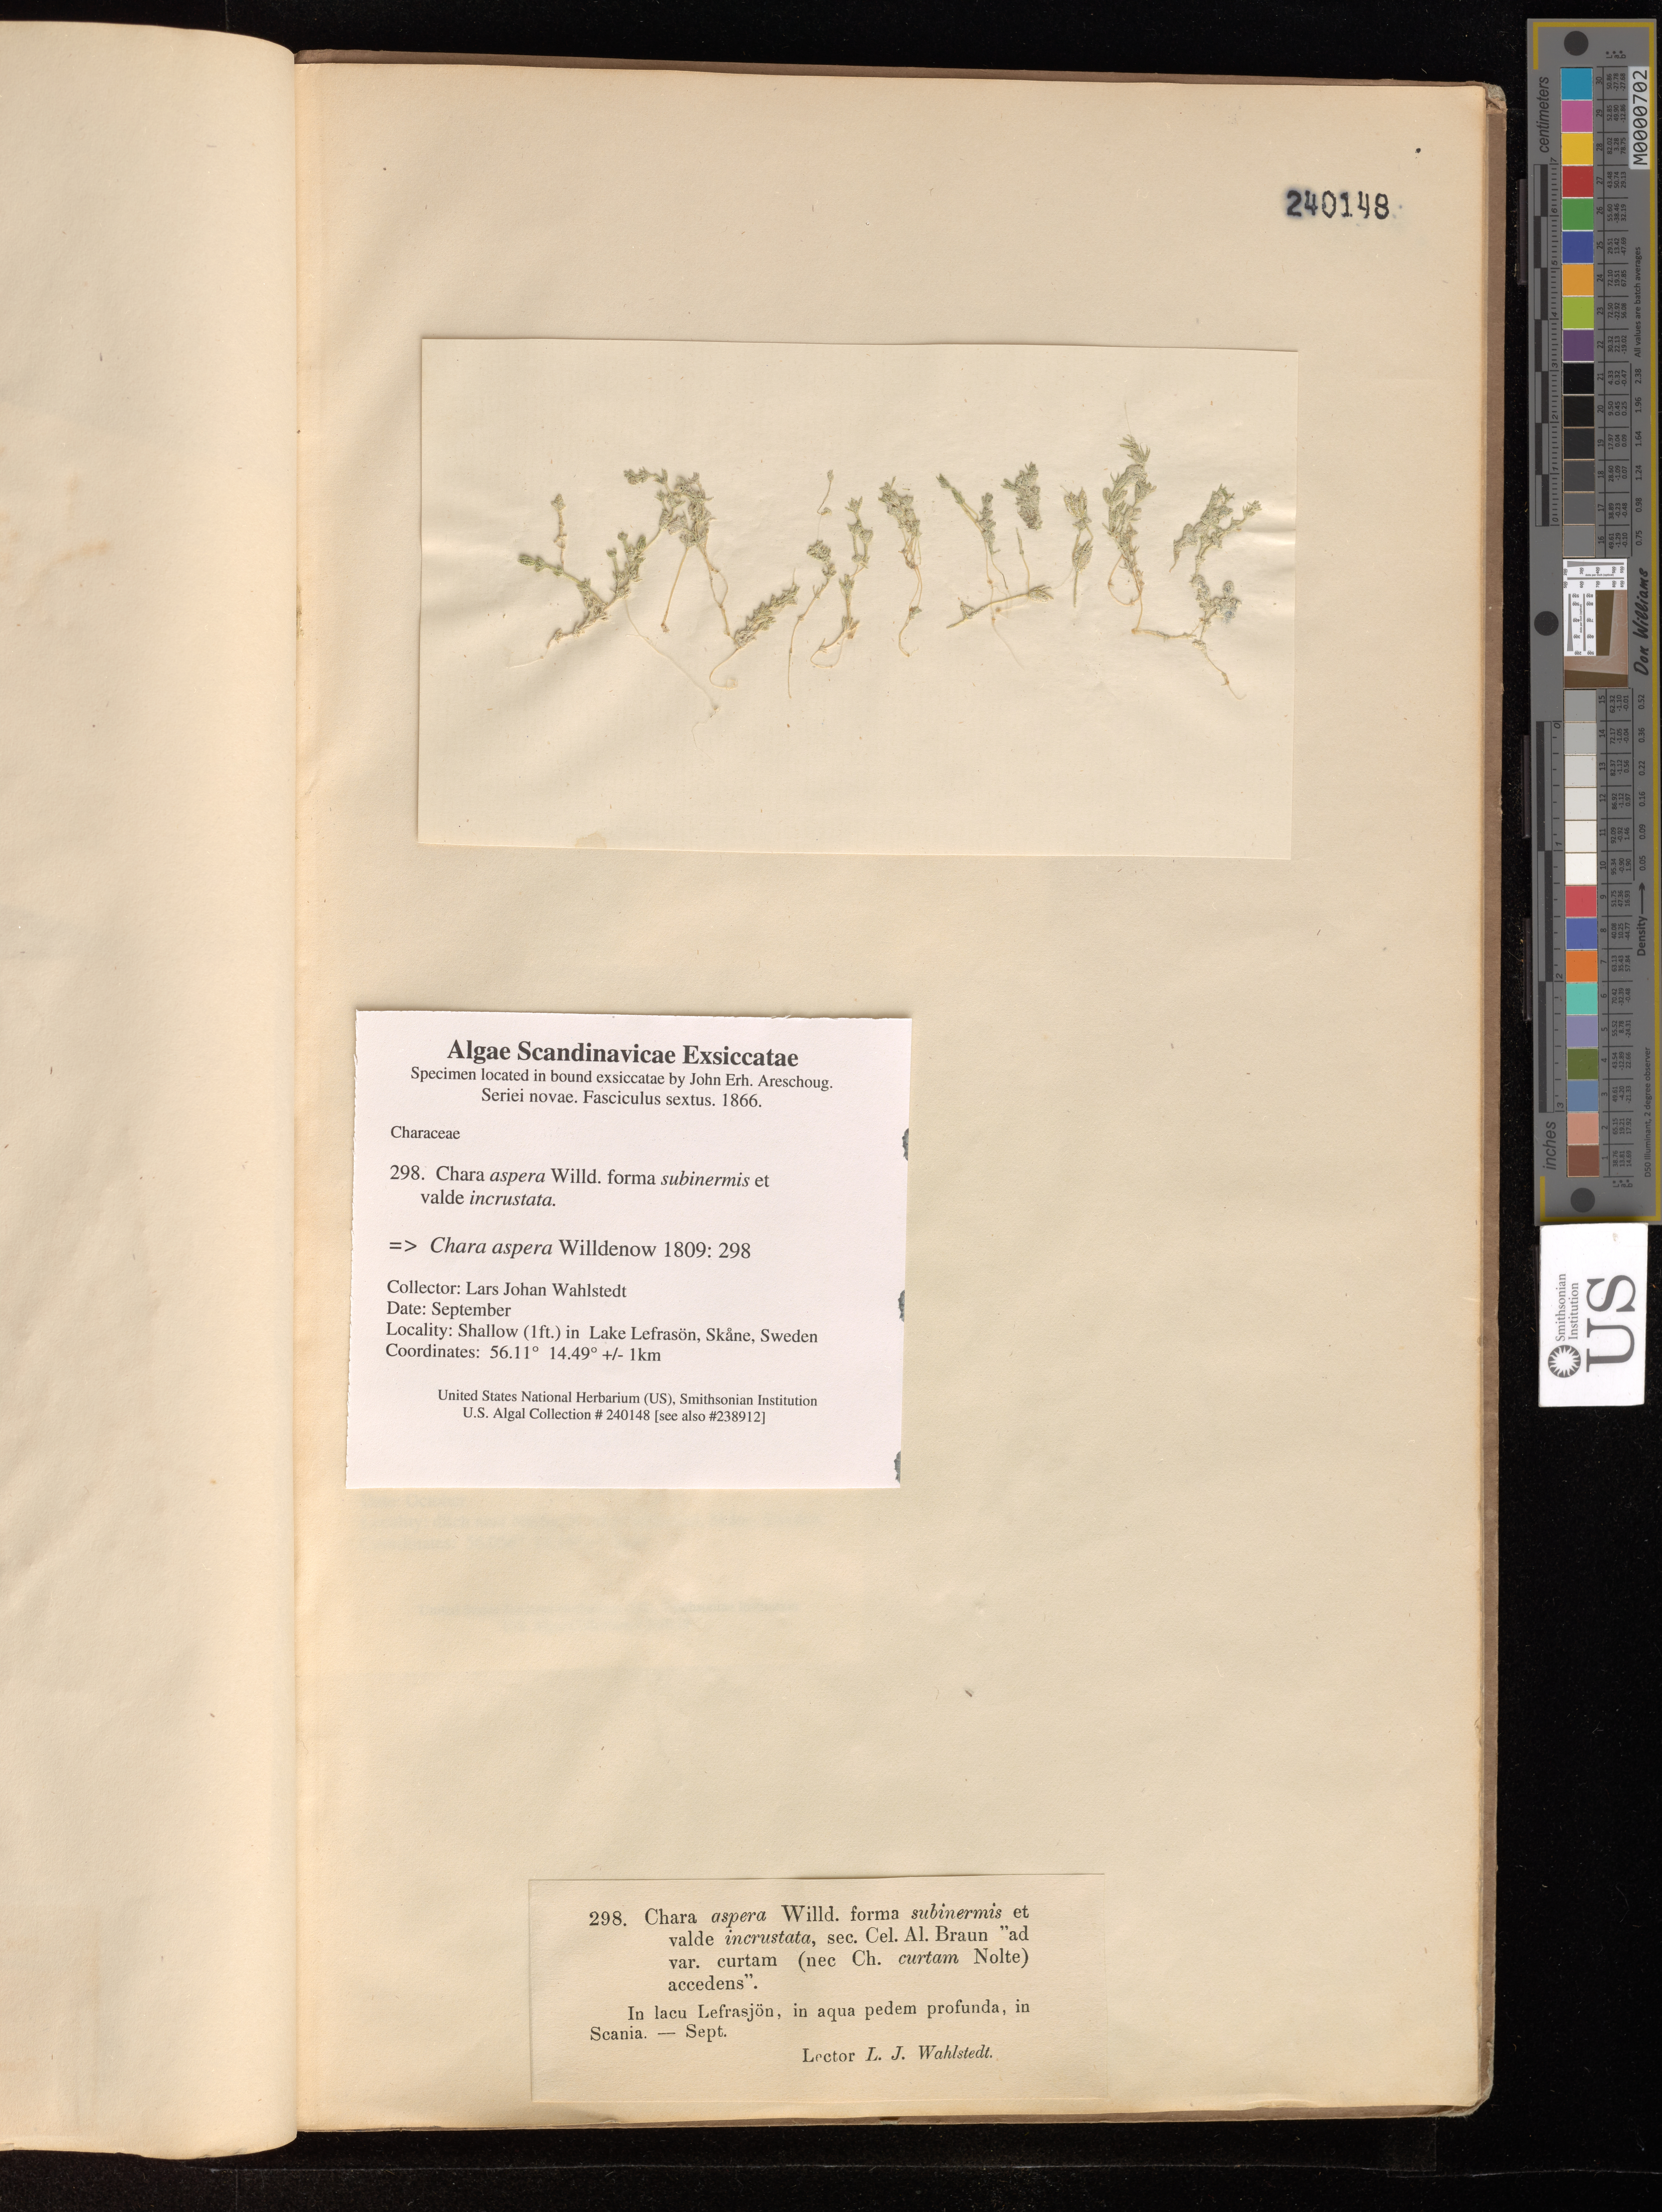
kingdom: Plantae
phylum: Charophyta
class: Charophyceae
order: Charales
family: Characeae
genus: Chara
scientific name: Chara aspera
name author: Willd.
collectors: L. J. Wahlstedt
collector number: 298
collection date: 1866-09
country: Sweden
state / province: Skåne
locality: near Lake Lefrason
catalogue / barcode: US 240148